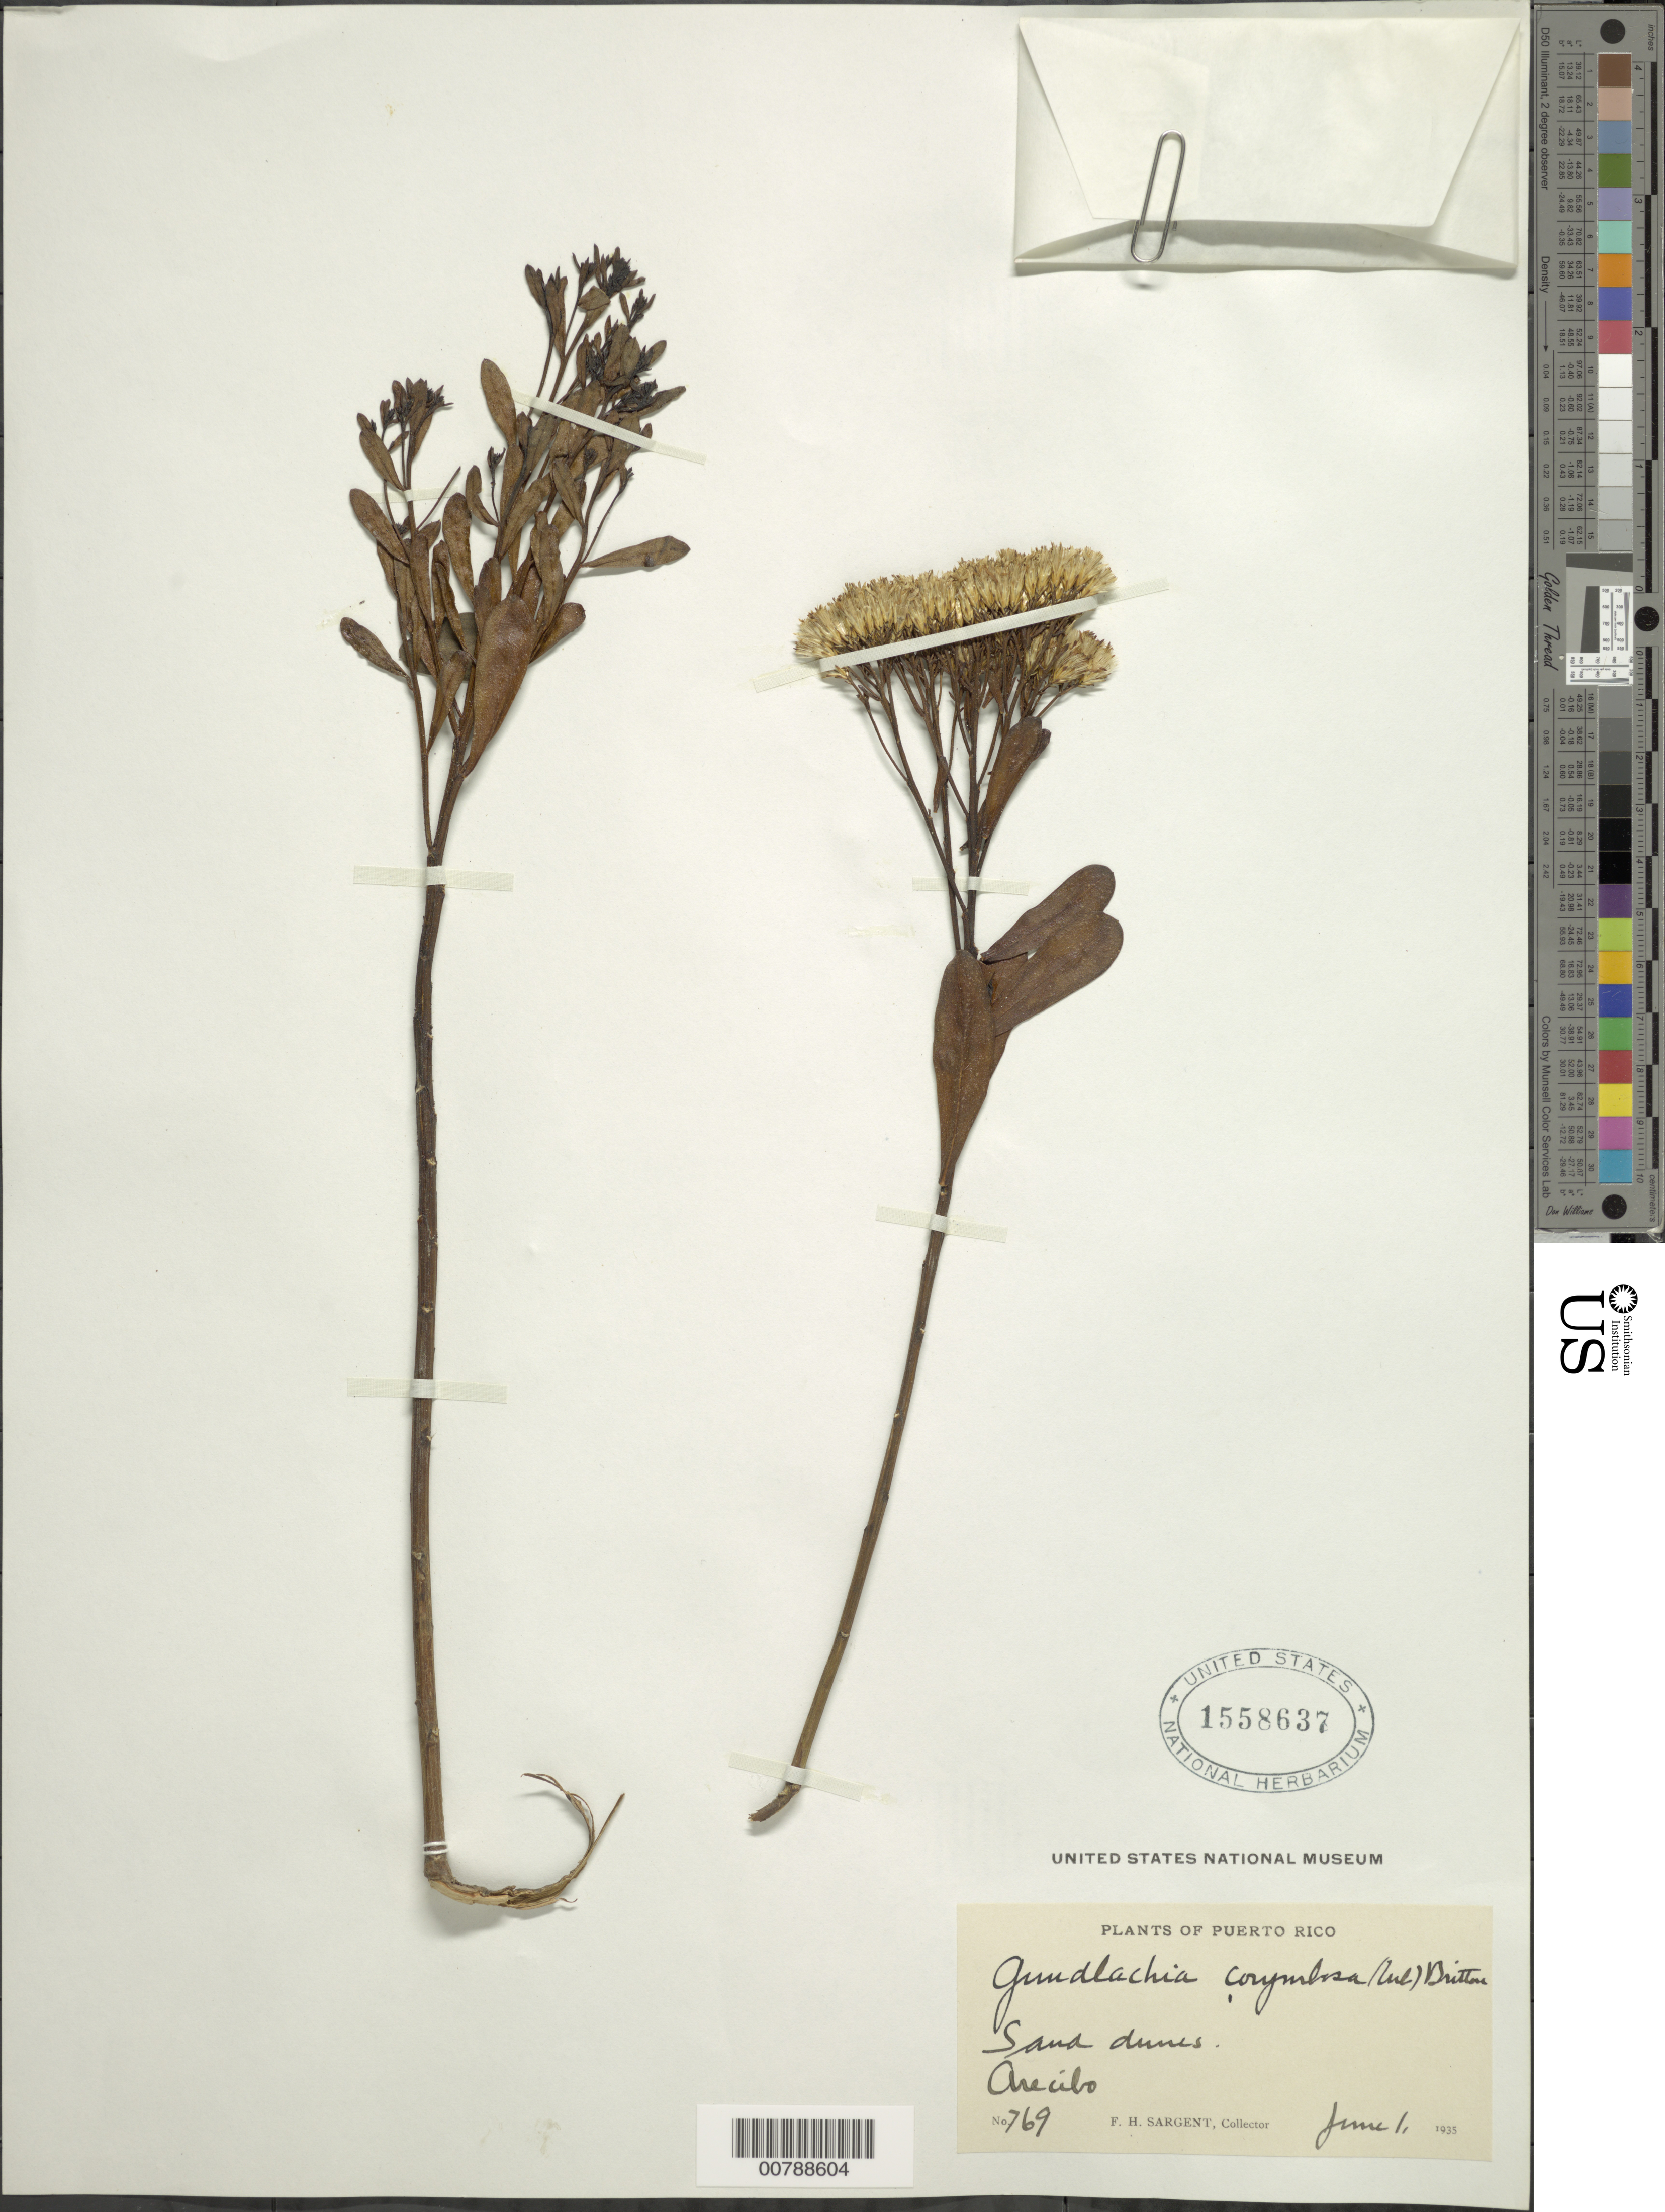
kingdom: Plantae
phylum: Tracheophyta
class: Magnoliopsida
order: Asterales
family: Asteraceae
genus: Gundlachia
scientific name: Gundlachia corymbosa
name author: (Urb.) Britton ex Bold.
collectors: F. H. Sargent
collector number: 769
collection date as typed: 01 Jun 1935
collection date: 1935-06-01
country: Puerto Rico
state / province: Arecibo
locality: Arecibo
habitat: Sand dunes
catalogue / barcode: US 1558637